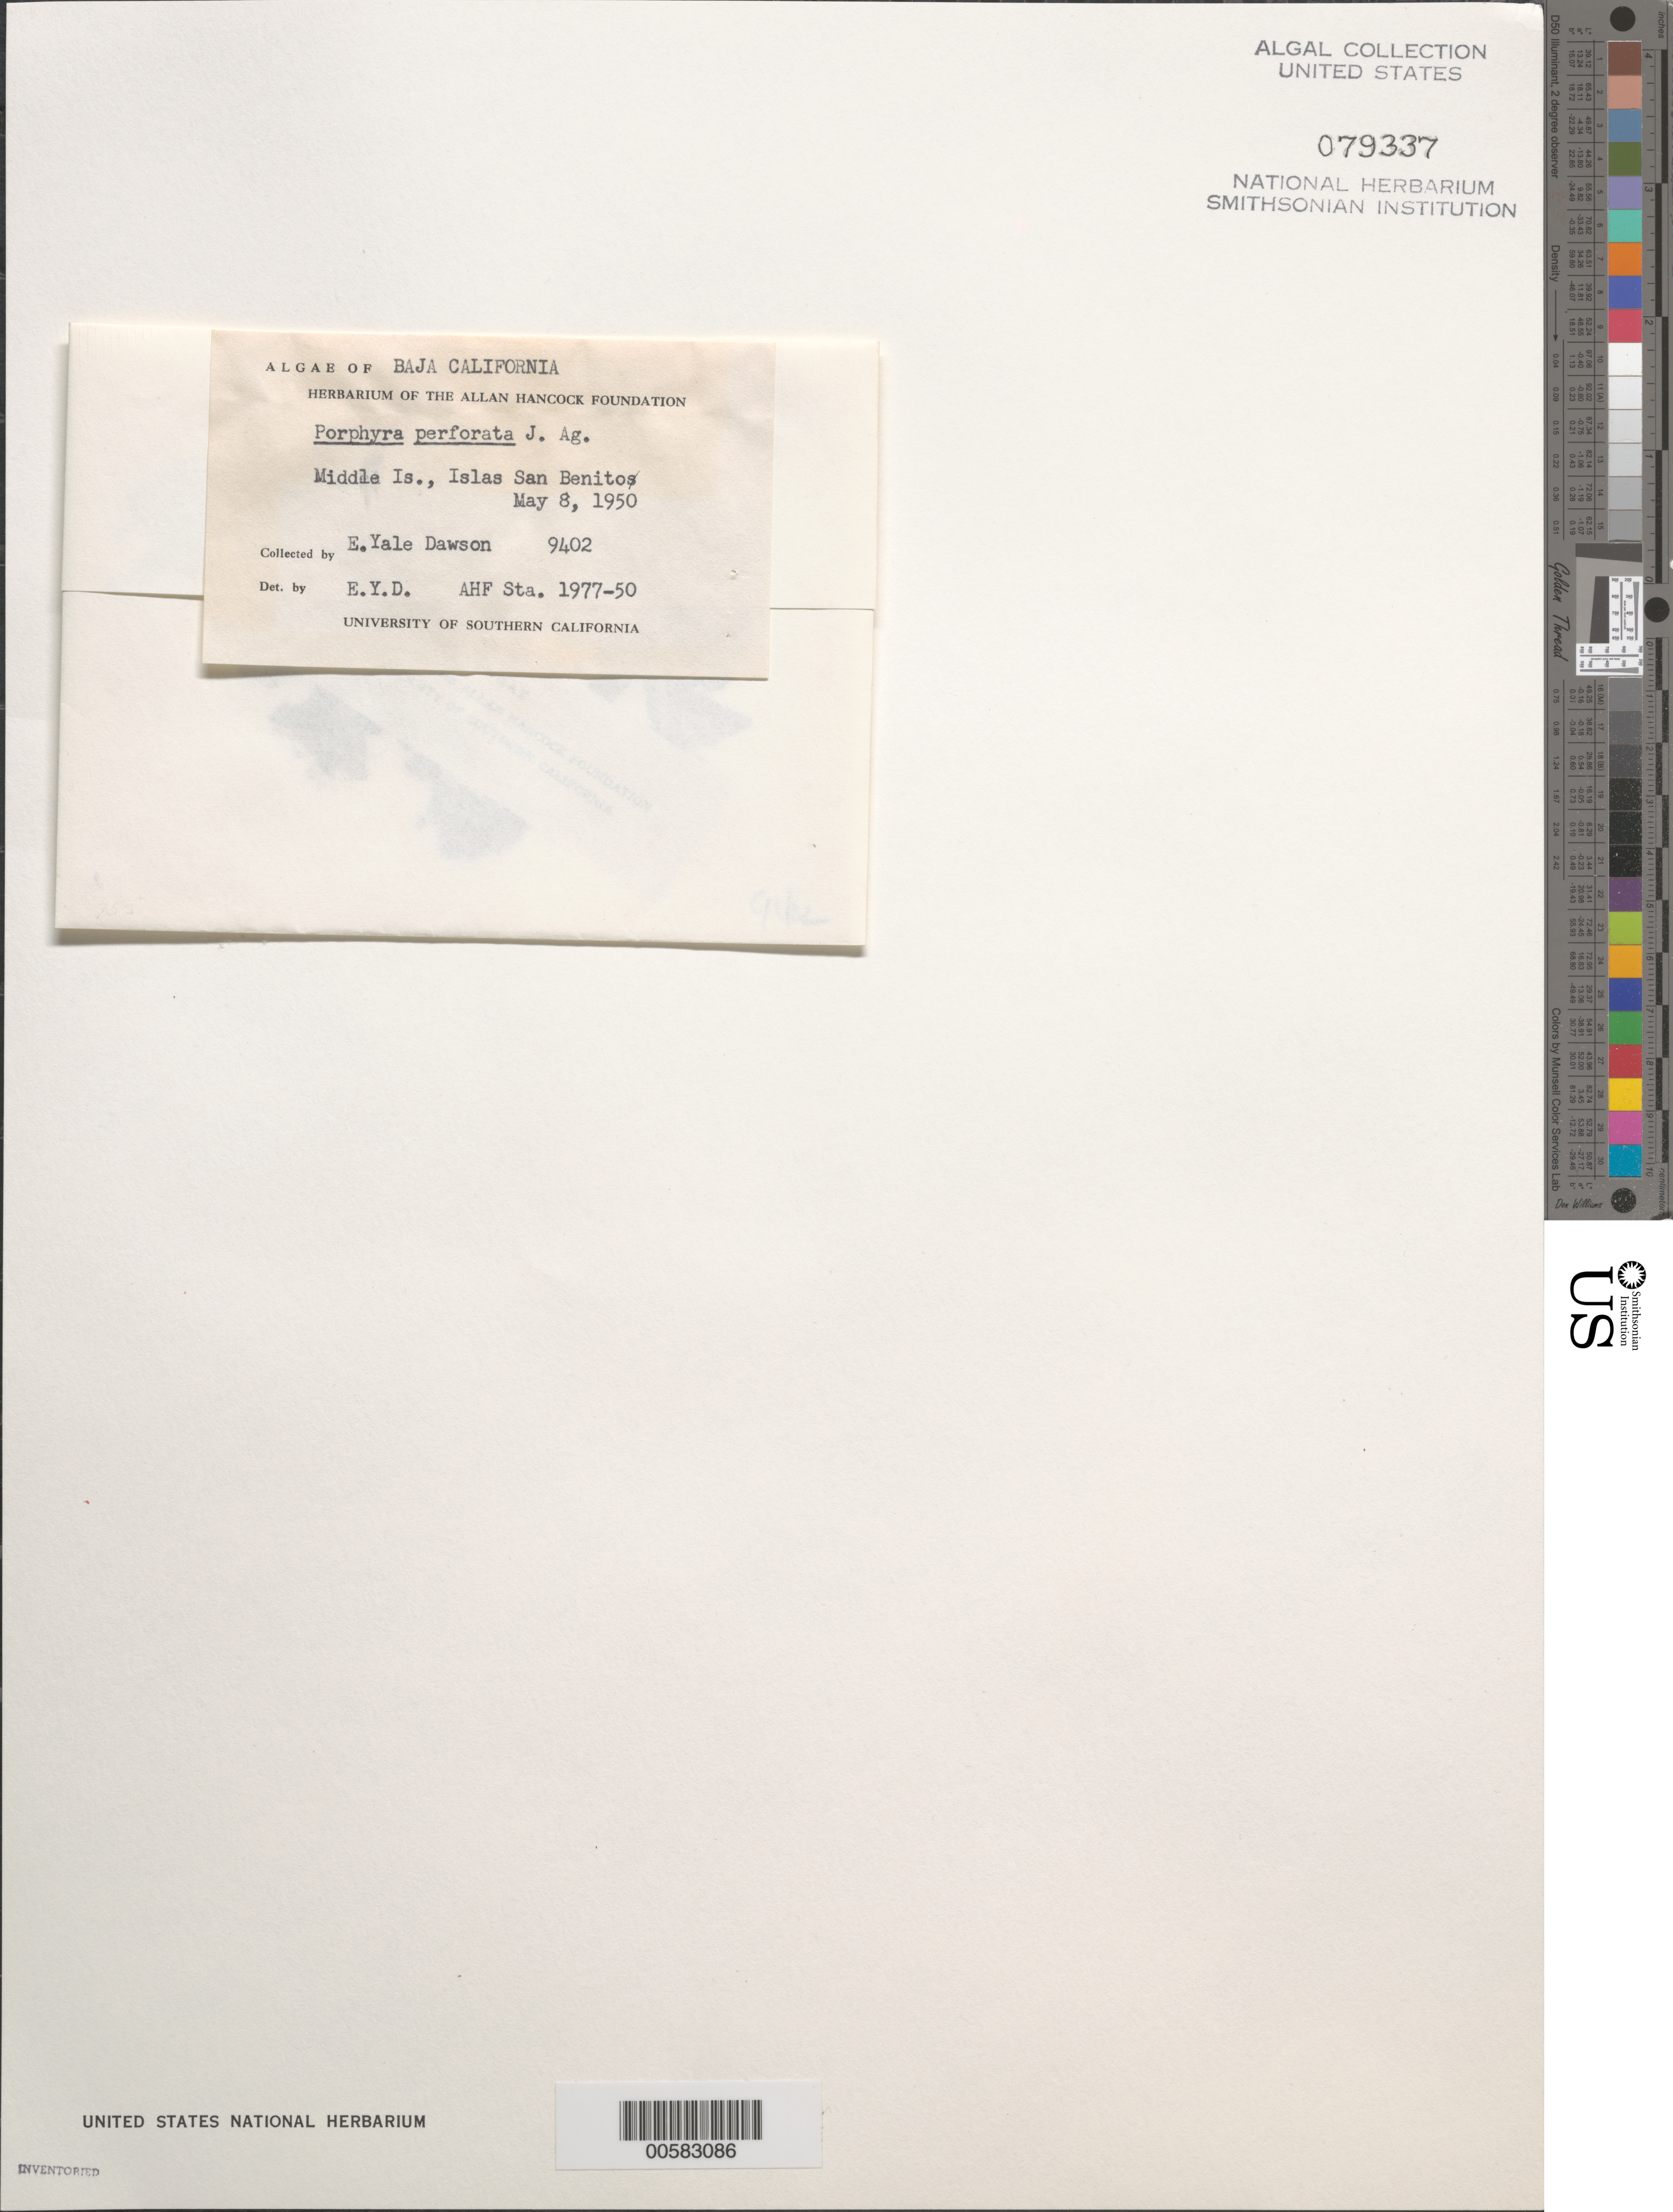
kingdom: Plantae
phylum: Rhodophyta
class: Bangiophyceae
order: Bangiales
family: Bangiaceae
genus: Pyropia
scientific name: Pyropia perforata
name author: (J. Agardh) S.C. Lindstrom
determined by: Algae name updating Project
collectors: E. Y. Dawson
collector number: EYD 9402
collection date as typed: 08 May 1950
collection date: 1950-05-08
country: Mexico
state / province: Baja California Norte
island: Middle Island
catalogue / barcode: US 79337